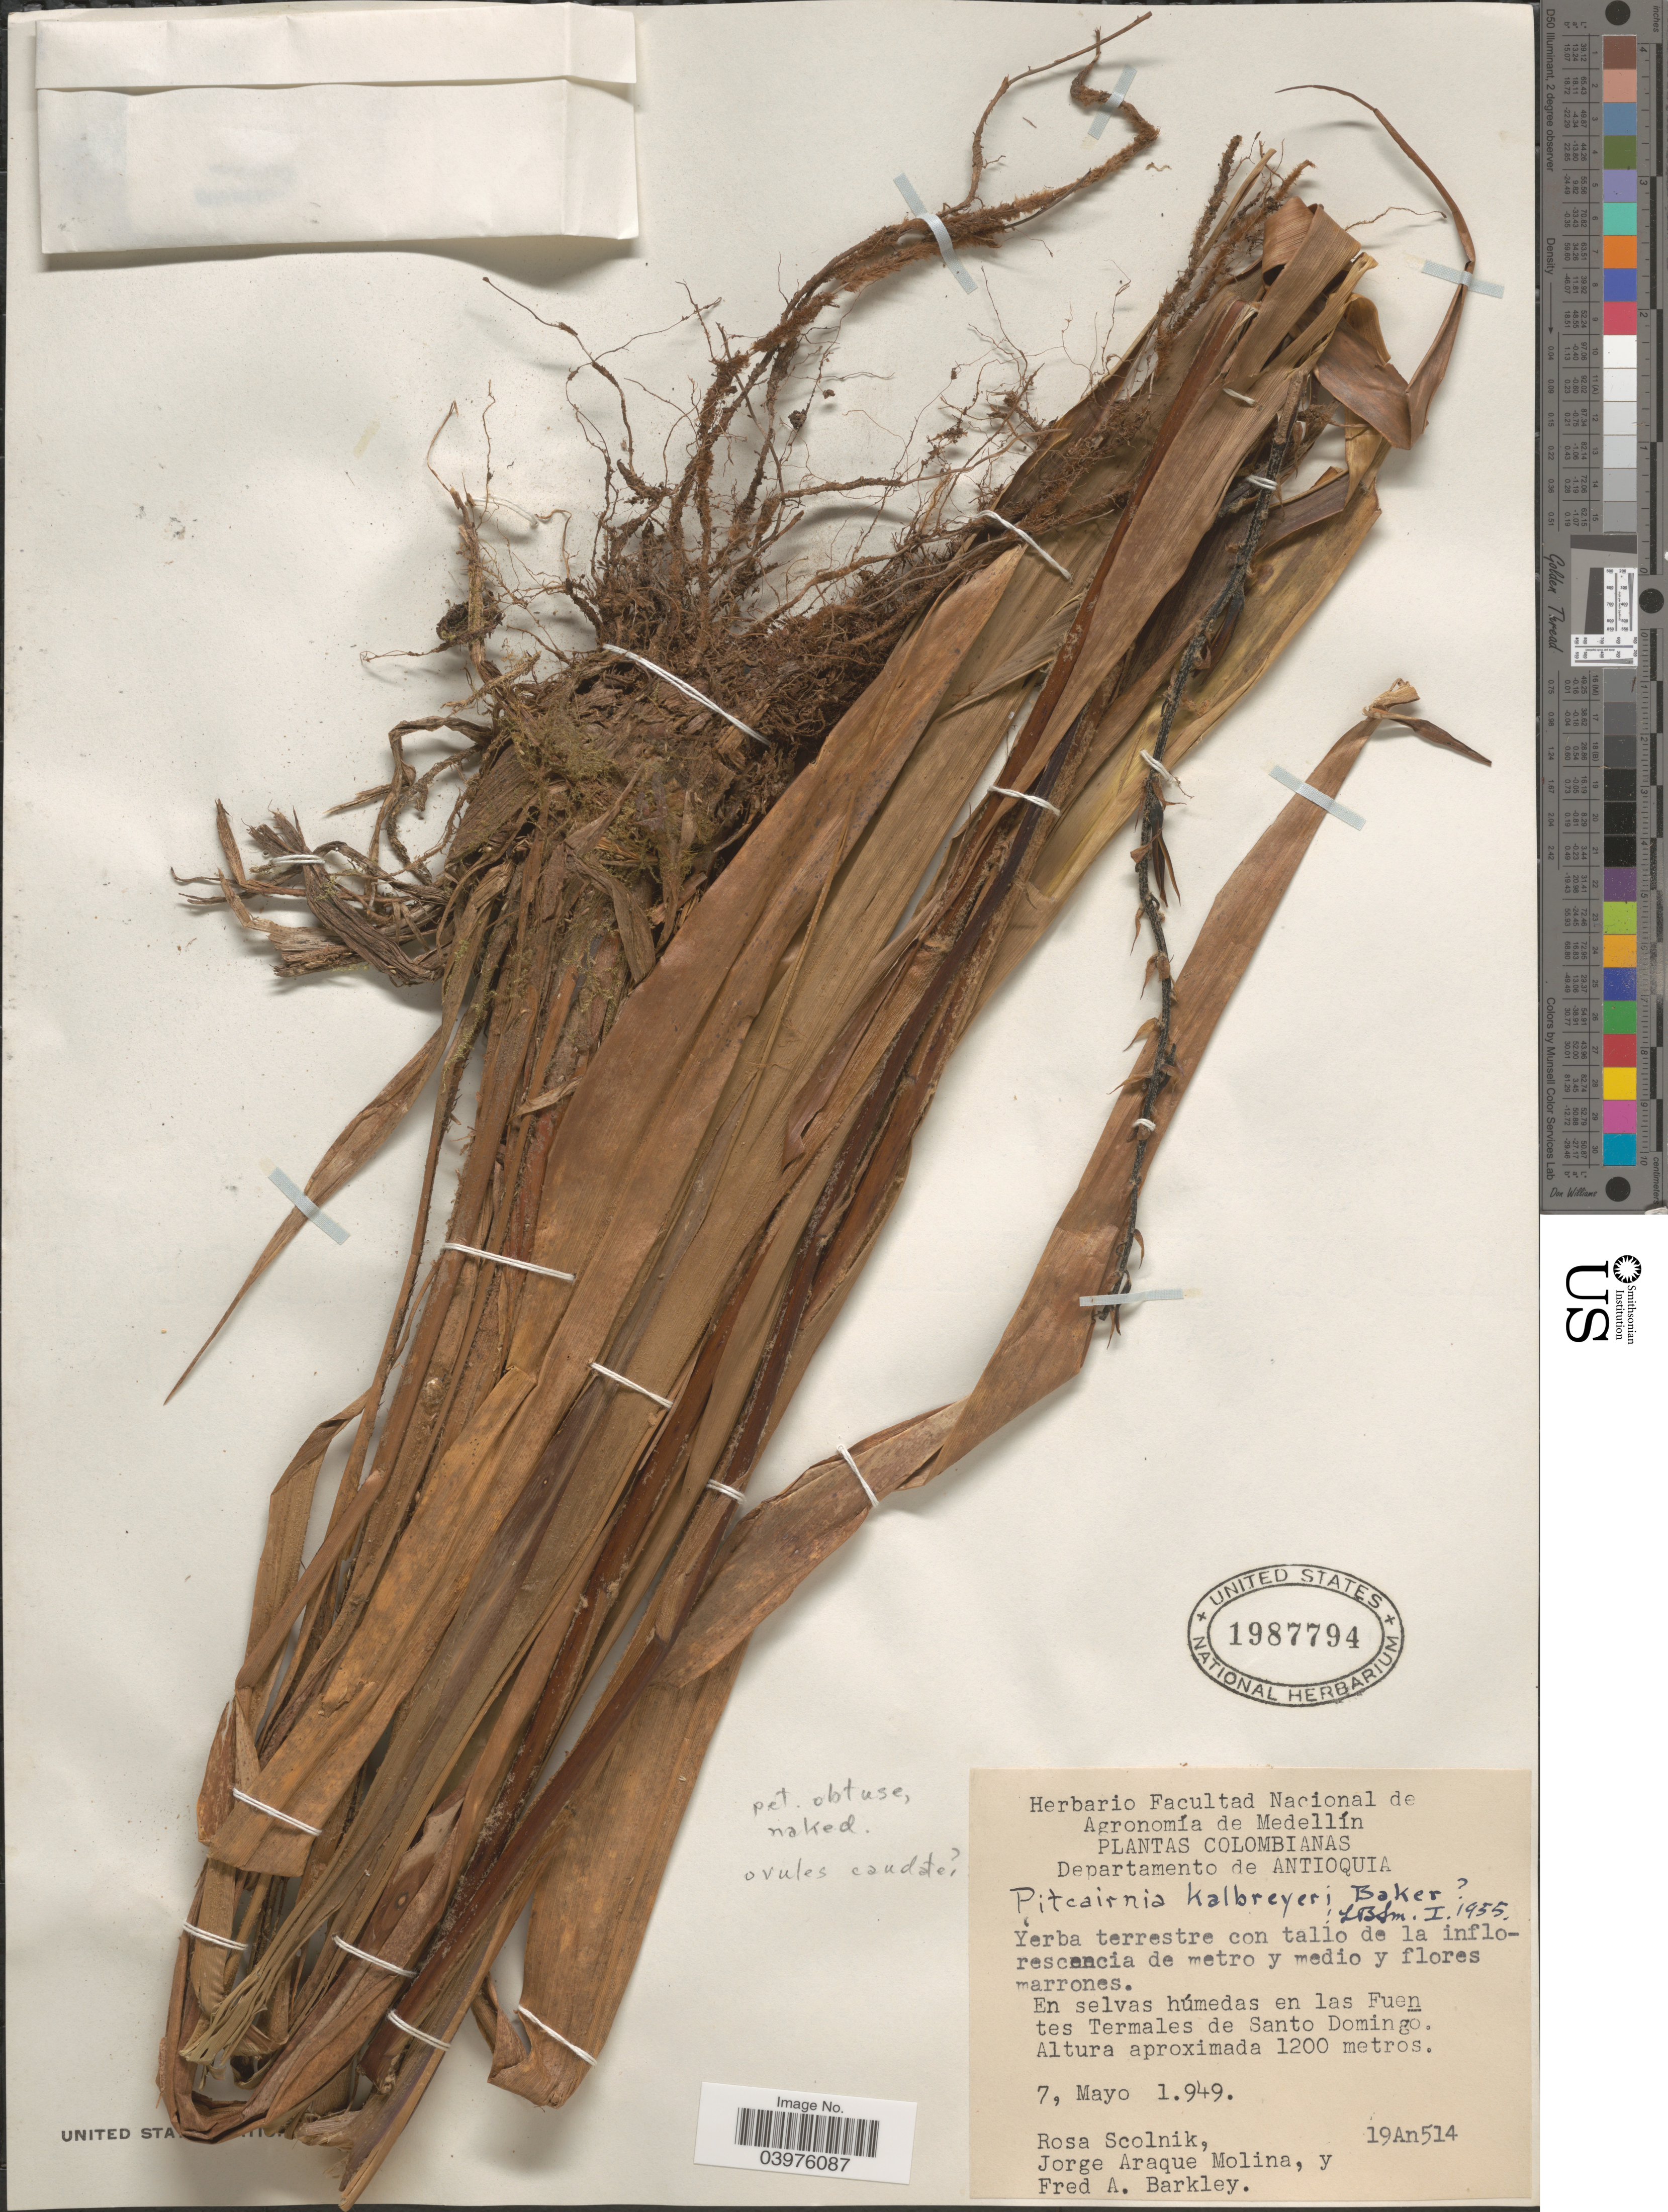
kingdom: Plantae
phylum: Tracheophyta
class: Liliopsida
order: Poales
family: Bromeliaceae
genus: Pitcairnia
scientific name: Pitcairnia kalbreyeri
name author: Baker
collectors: R. Scolnik, J. Araque Molina & F. A. Barkley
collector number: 19An514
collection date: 1949-05-07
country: Colombia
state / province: Antioquia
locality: Departamento de Antioquia. En selvas húmedas en las Fuentes Termales de Santo Domingo.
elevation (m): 1200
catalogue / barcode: US 1987794